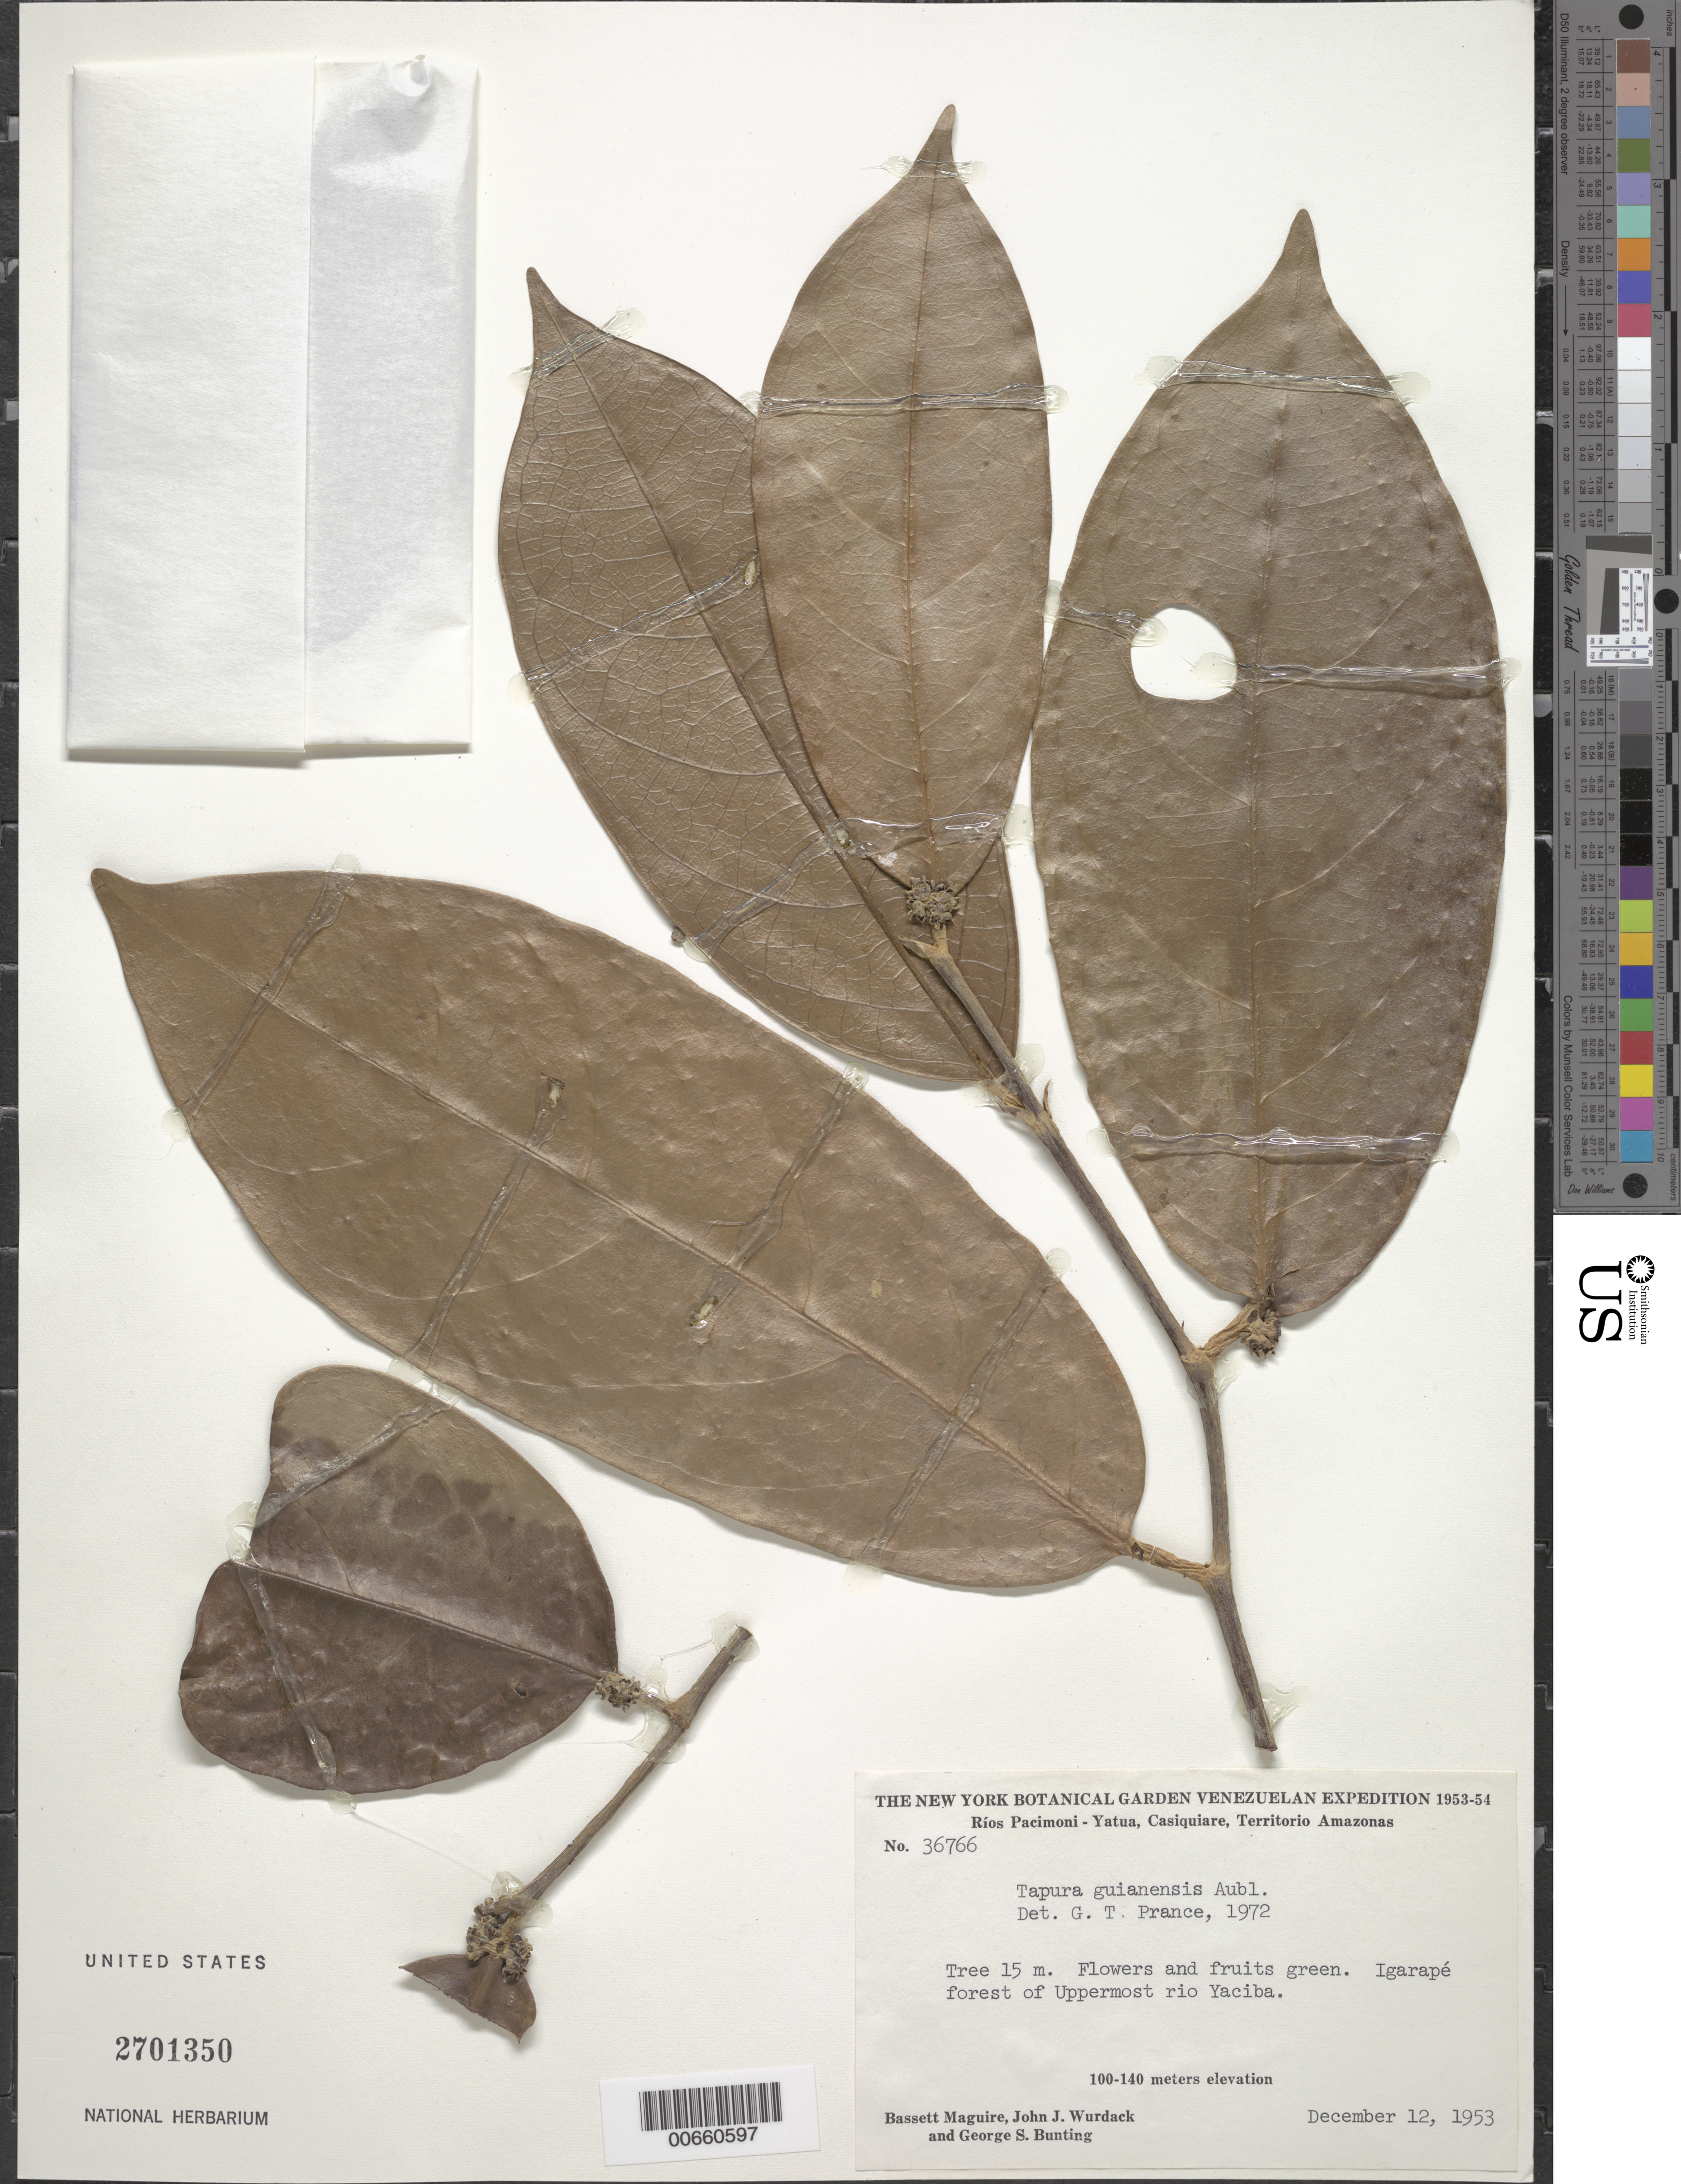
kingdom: Plantae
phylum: Tracheophyta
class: Magnoliopsida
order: Malpighiales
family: Dichapetalaceae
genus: Tapura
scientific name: Tapura guianensis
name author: Aubl.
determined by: Prance, G. T.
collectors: B. Maguire, J. J. Wurdack & G. S. Bunting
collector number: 36766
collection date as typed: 12-Dec-53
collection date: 1953-12-12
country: Venezuela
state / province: Amazonas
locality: Ríos Pacimoni - Yatua, Casiquiare, uppermost Río Yatua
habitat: Igarapé forest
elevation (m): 100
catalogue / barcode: US 2701350